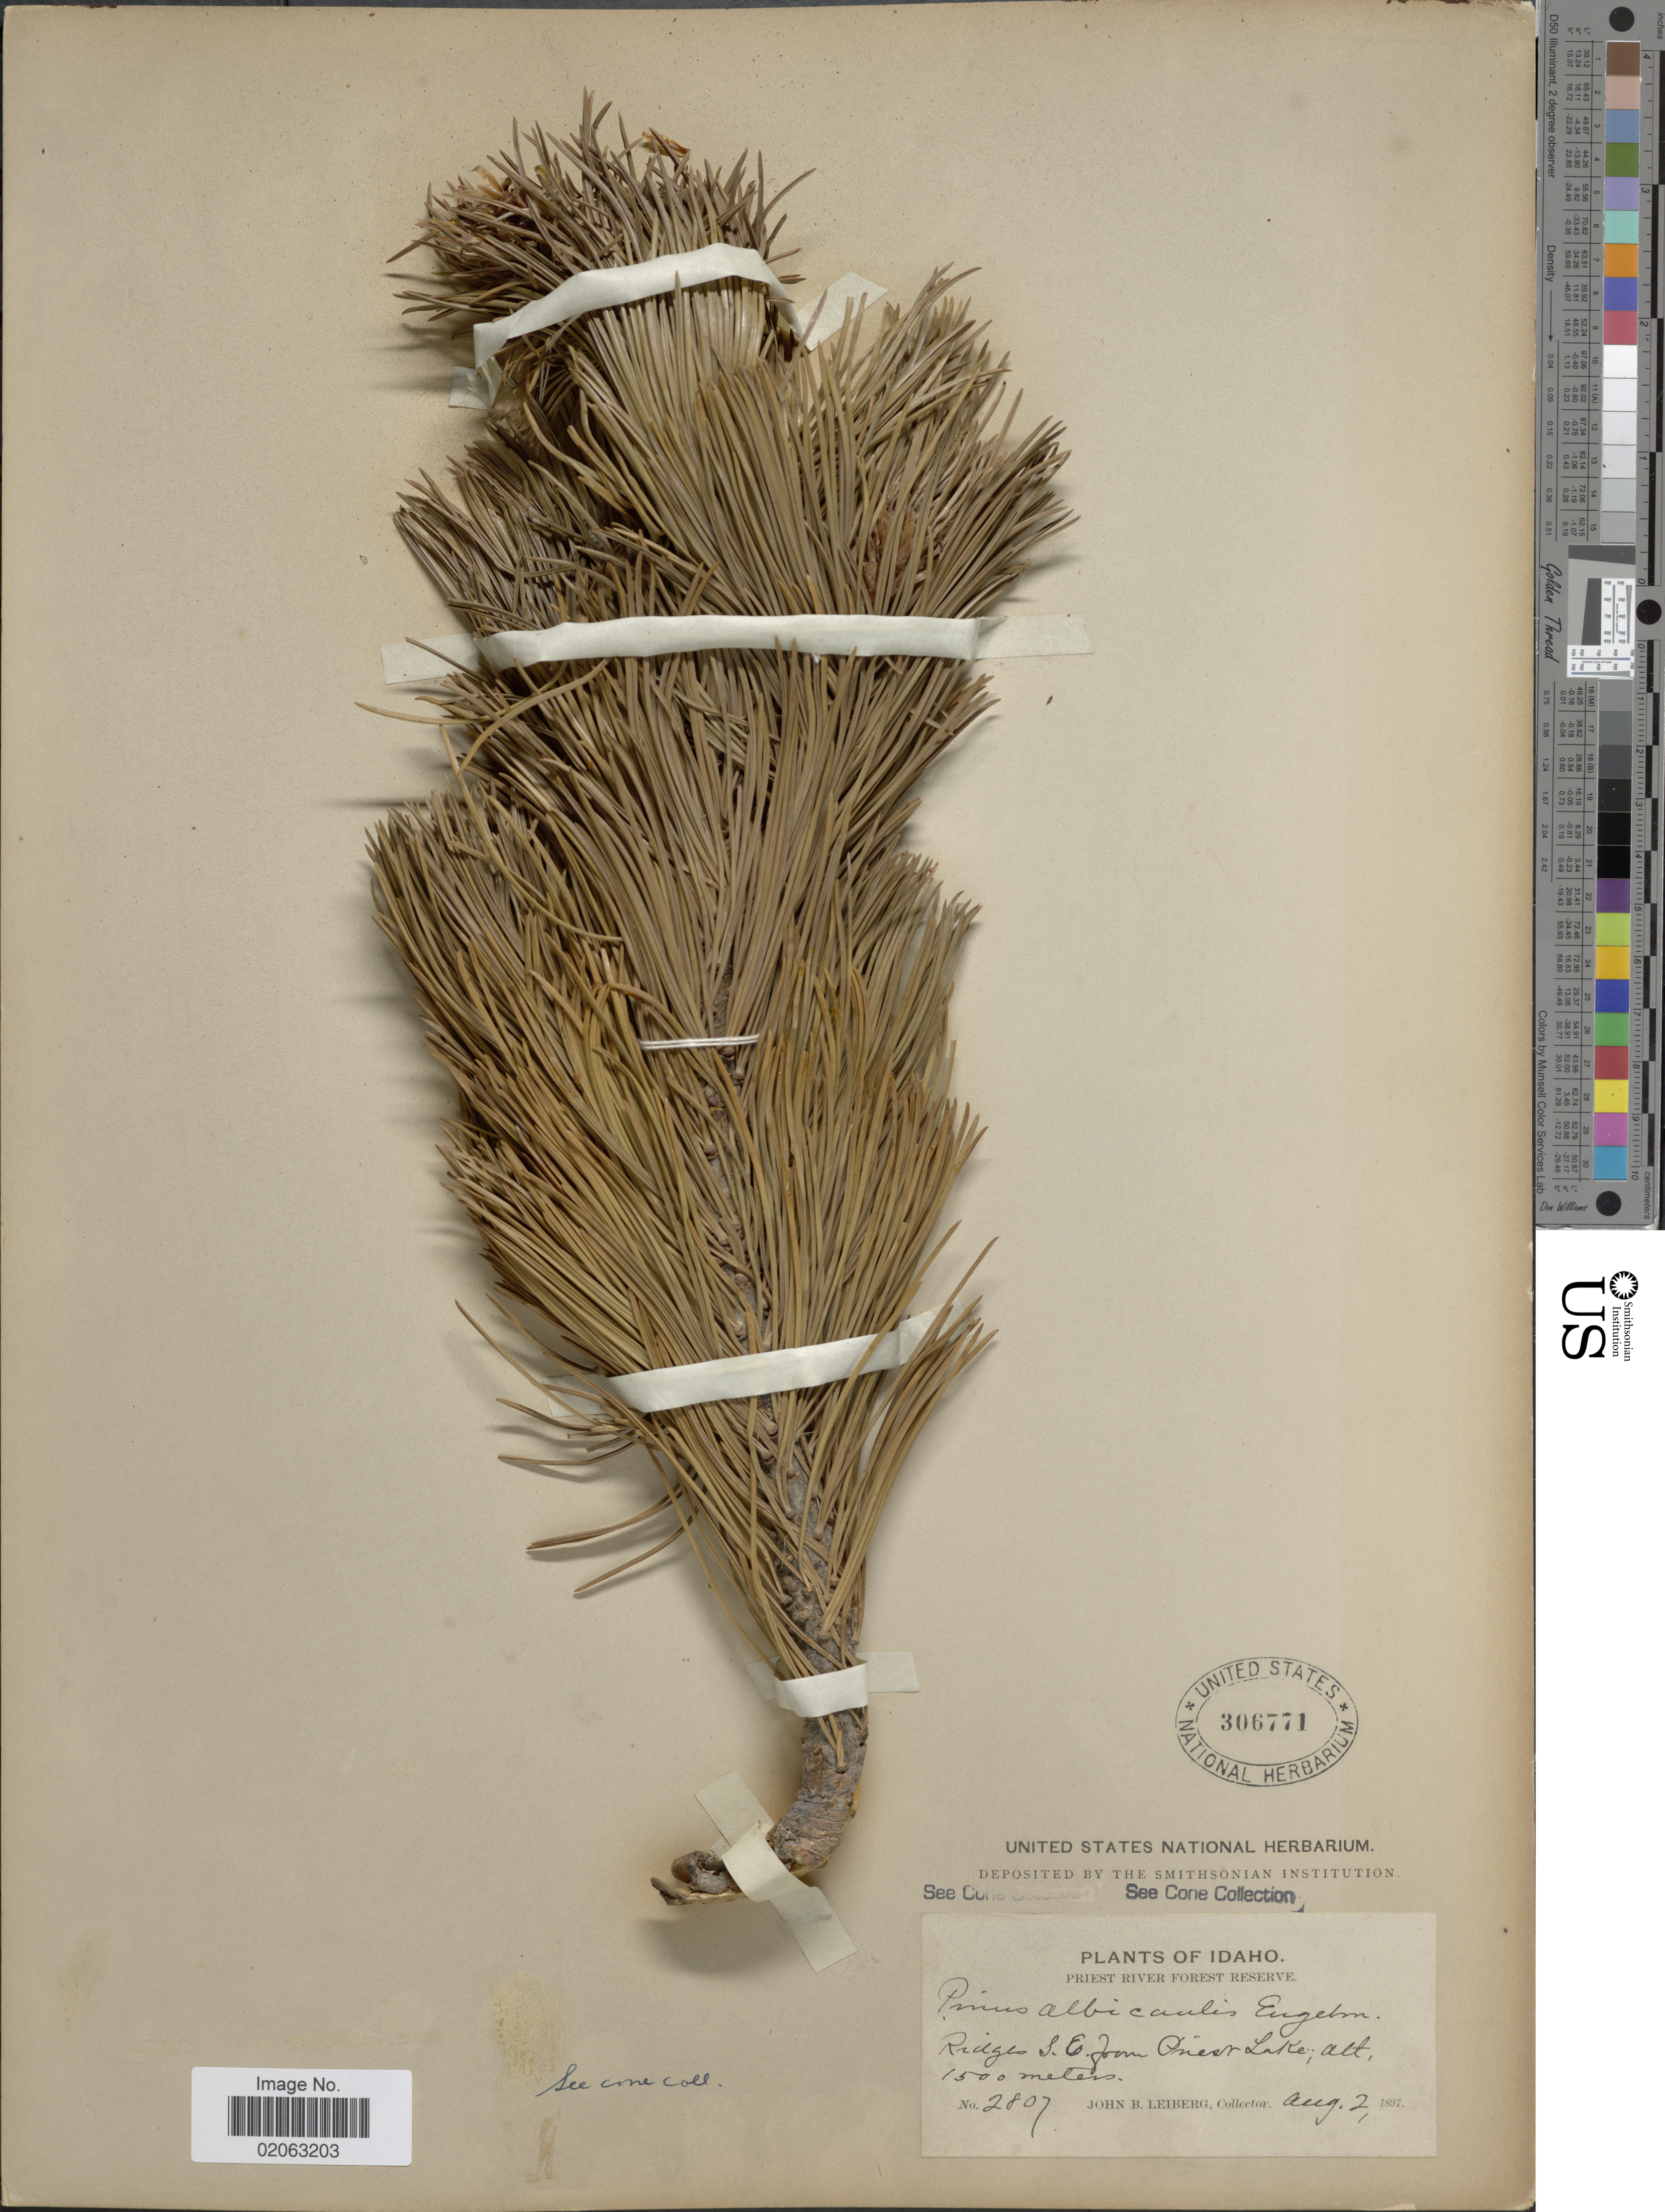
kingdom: Plantae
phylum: Tracheophyta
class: Pinopsida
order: Pinales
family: Pinaceae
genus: Pinus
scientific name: Pinus albicaulis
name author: Engelm.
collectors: J. Leiberg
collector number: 2807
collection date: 1897-08-02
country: United States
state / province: Idaho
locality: Priest River Forest Reserve, Ridges S.E. from Priest Lake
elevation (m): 1500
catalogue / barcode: US 306771